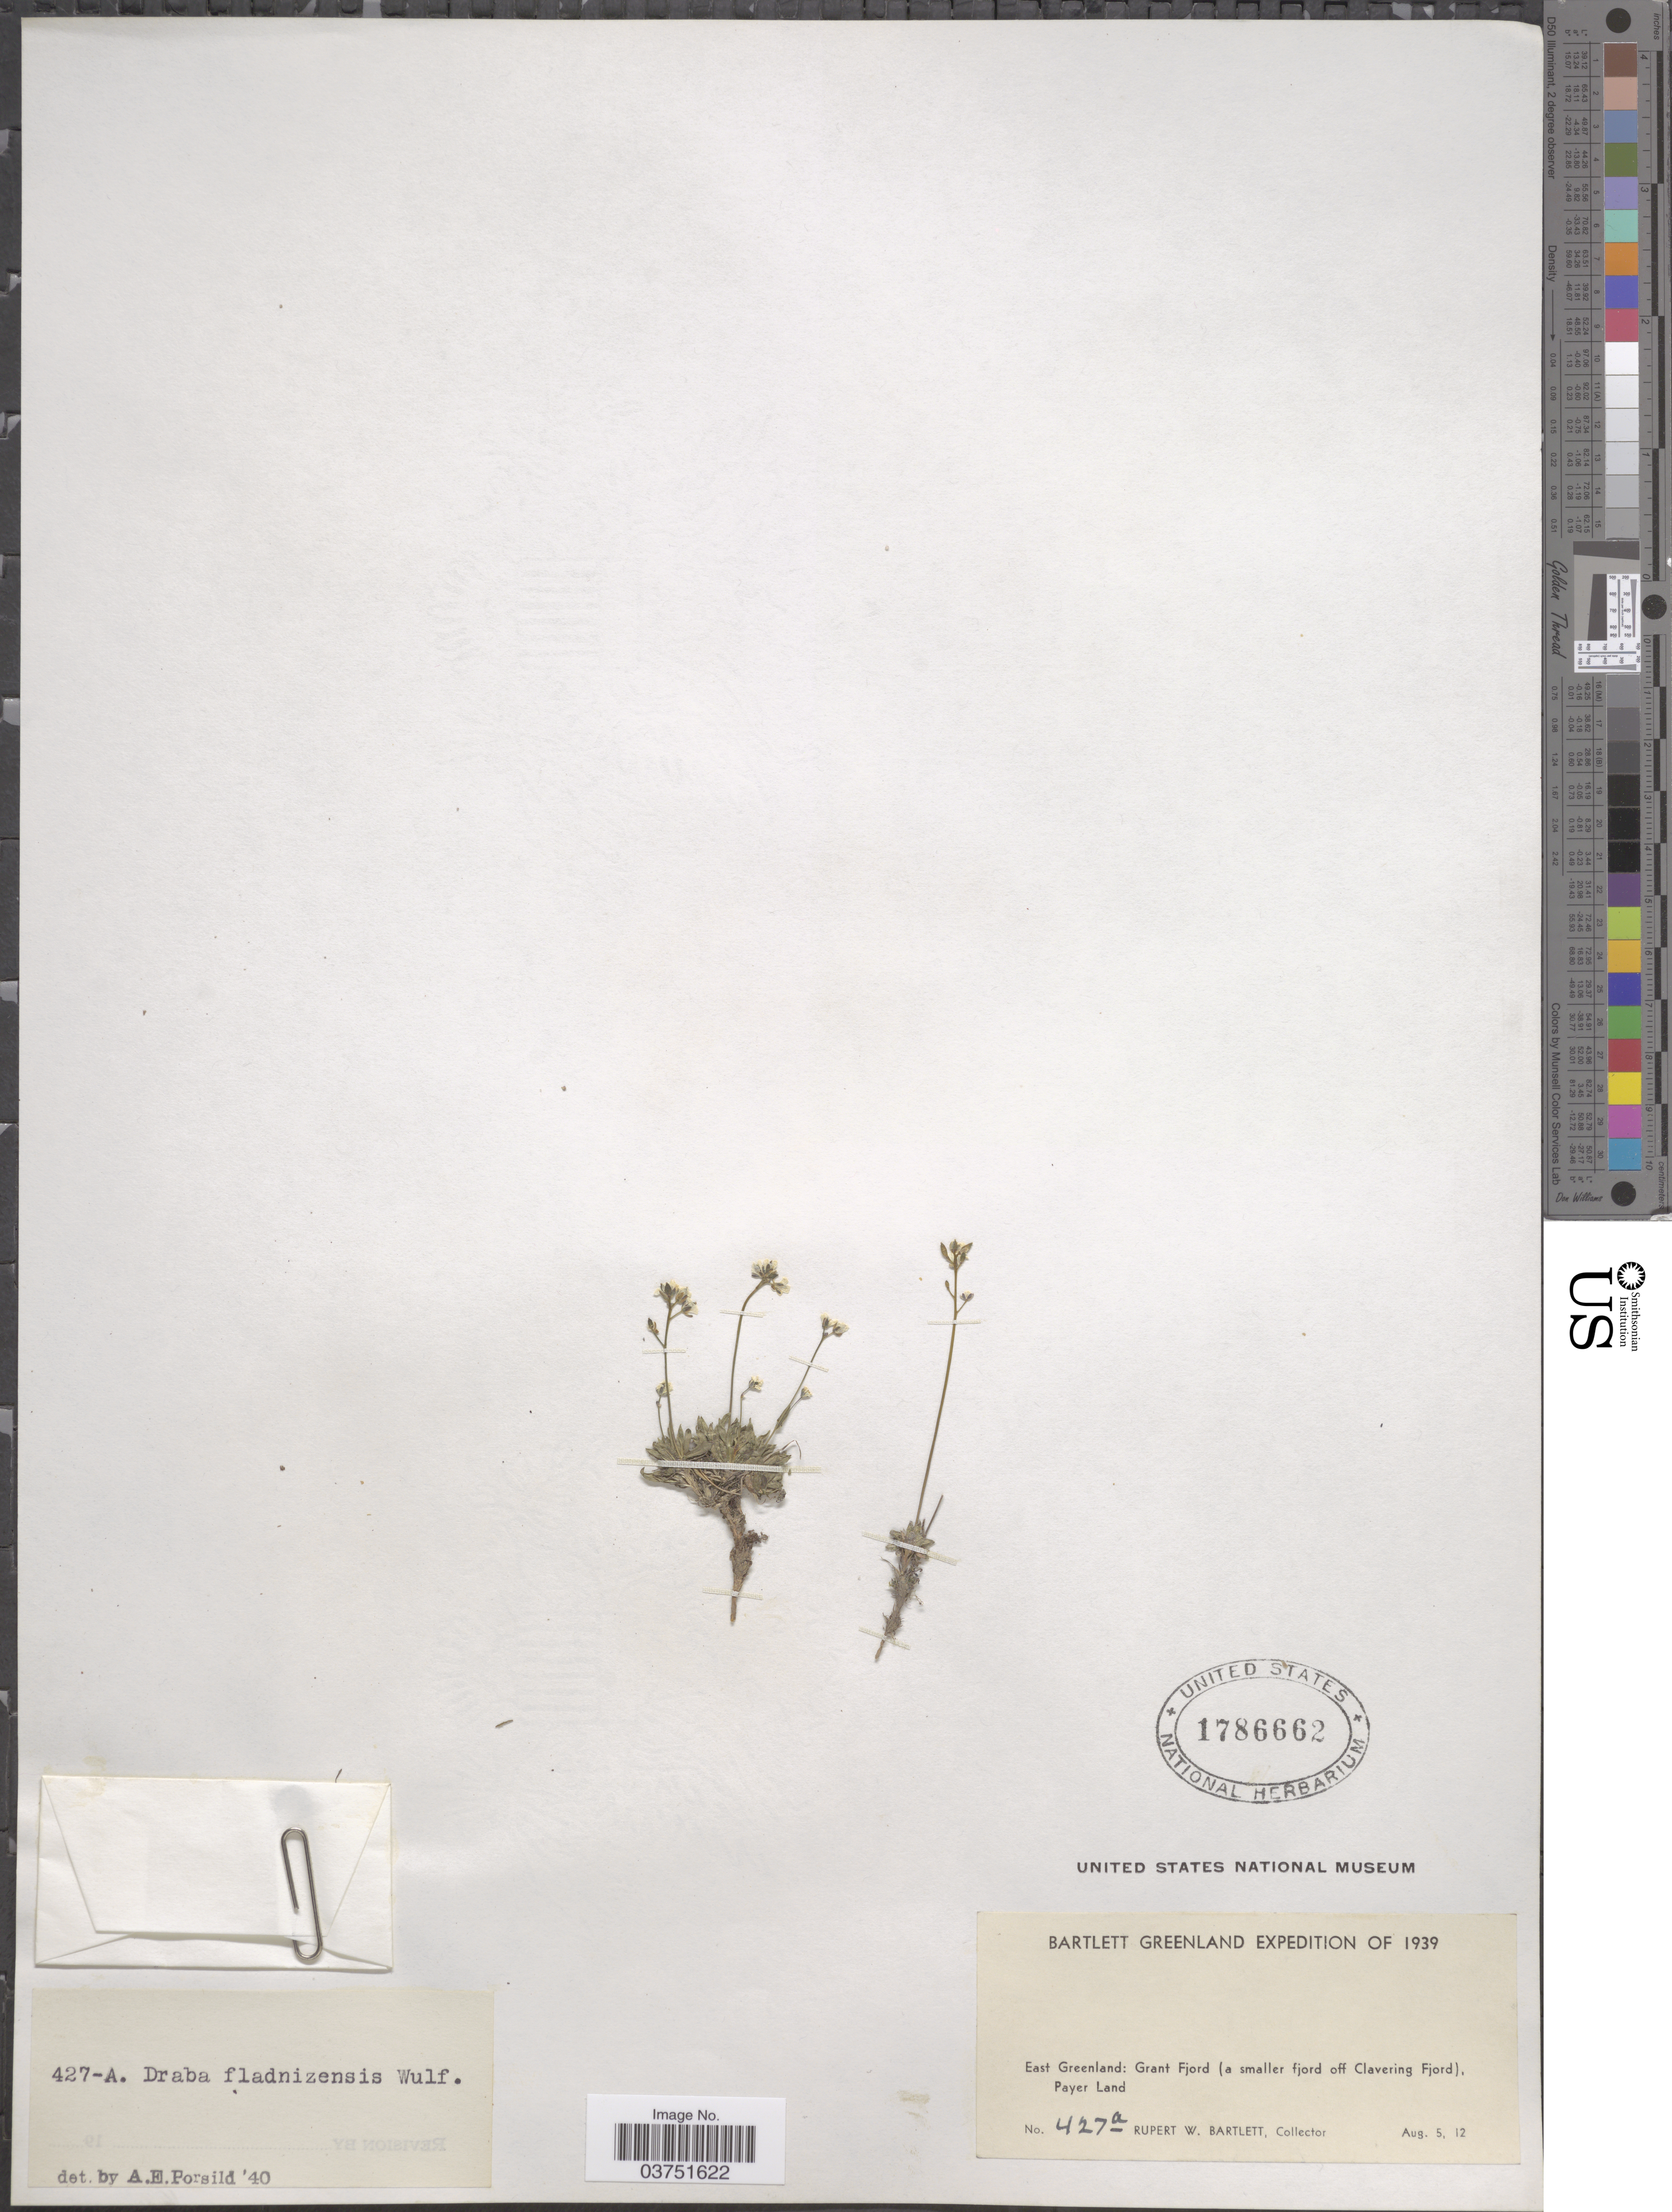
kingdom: Plantae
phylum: Tracheophyta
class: Magnoliopsida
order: Brassicales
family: Brassicaceae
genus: Draba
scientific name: Draba lactea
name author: Adams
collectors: R. W. Bartlett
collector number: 427a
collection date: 1939-08-05/1939-08-12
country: Greenland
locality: East Greenland: Grant Fjord (a smaller fjord off Clavering Fjord), Payer Land.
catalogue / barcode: US 1786662